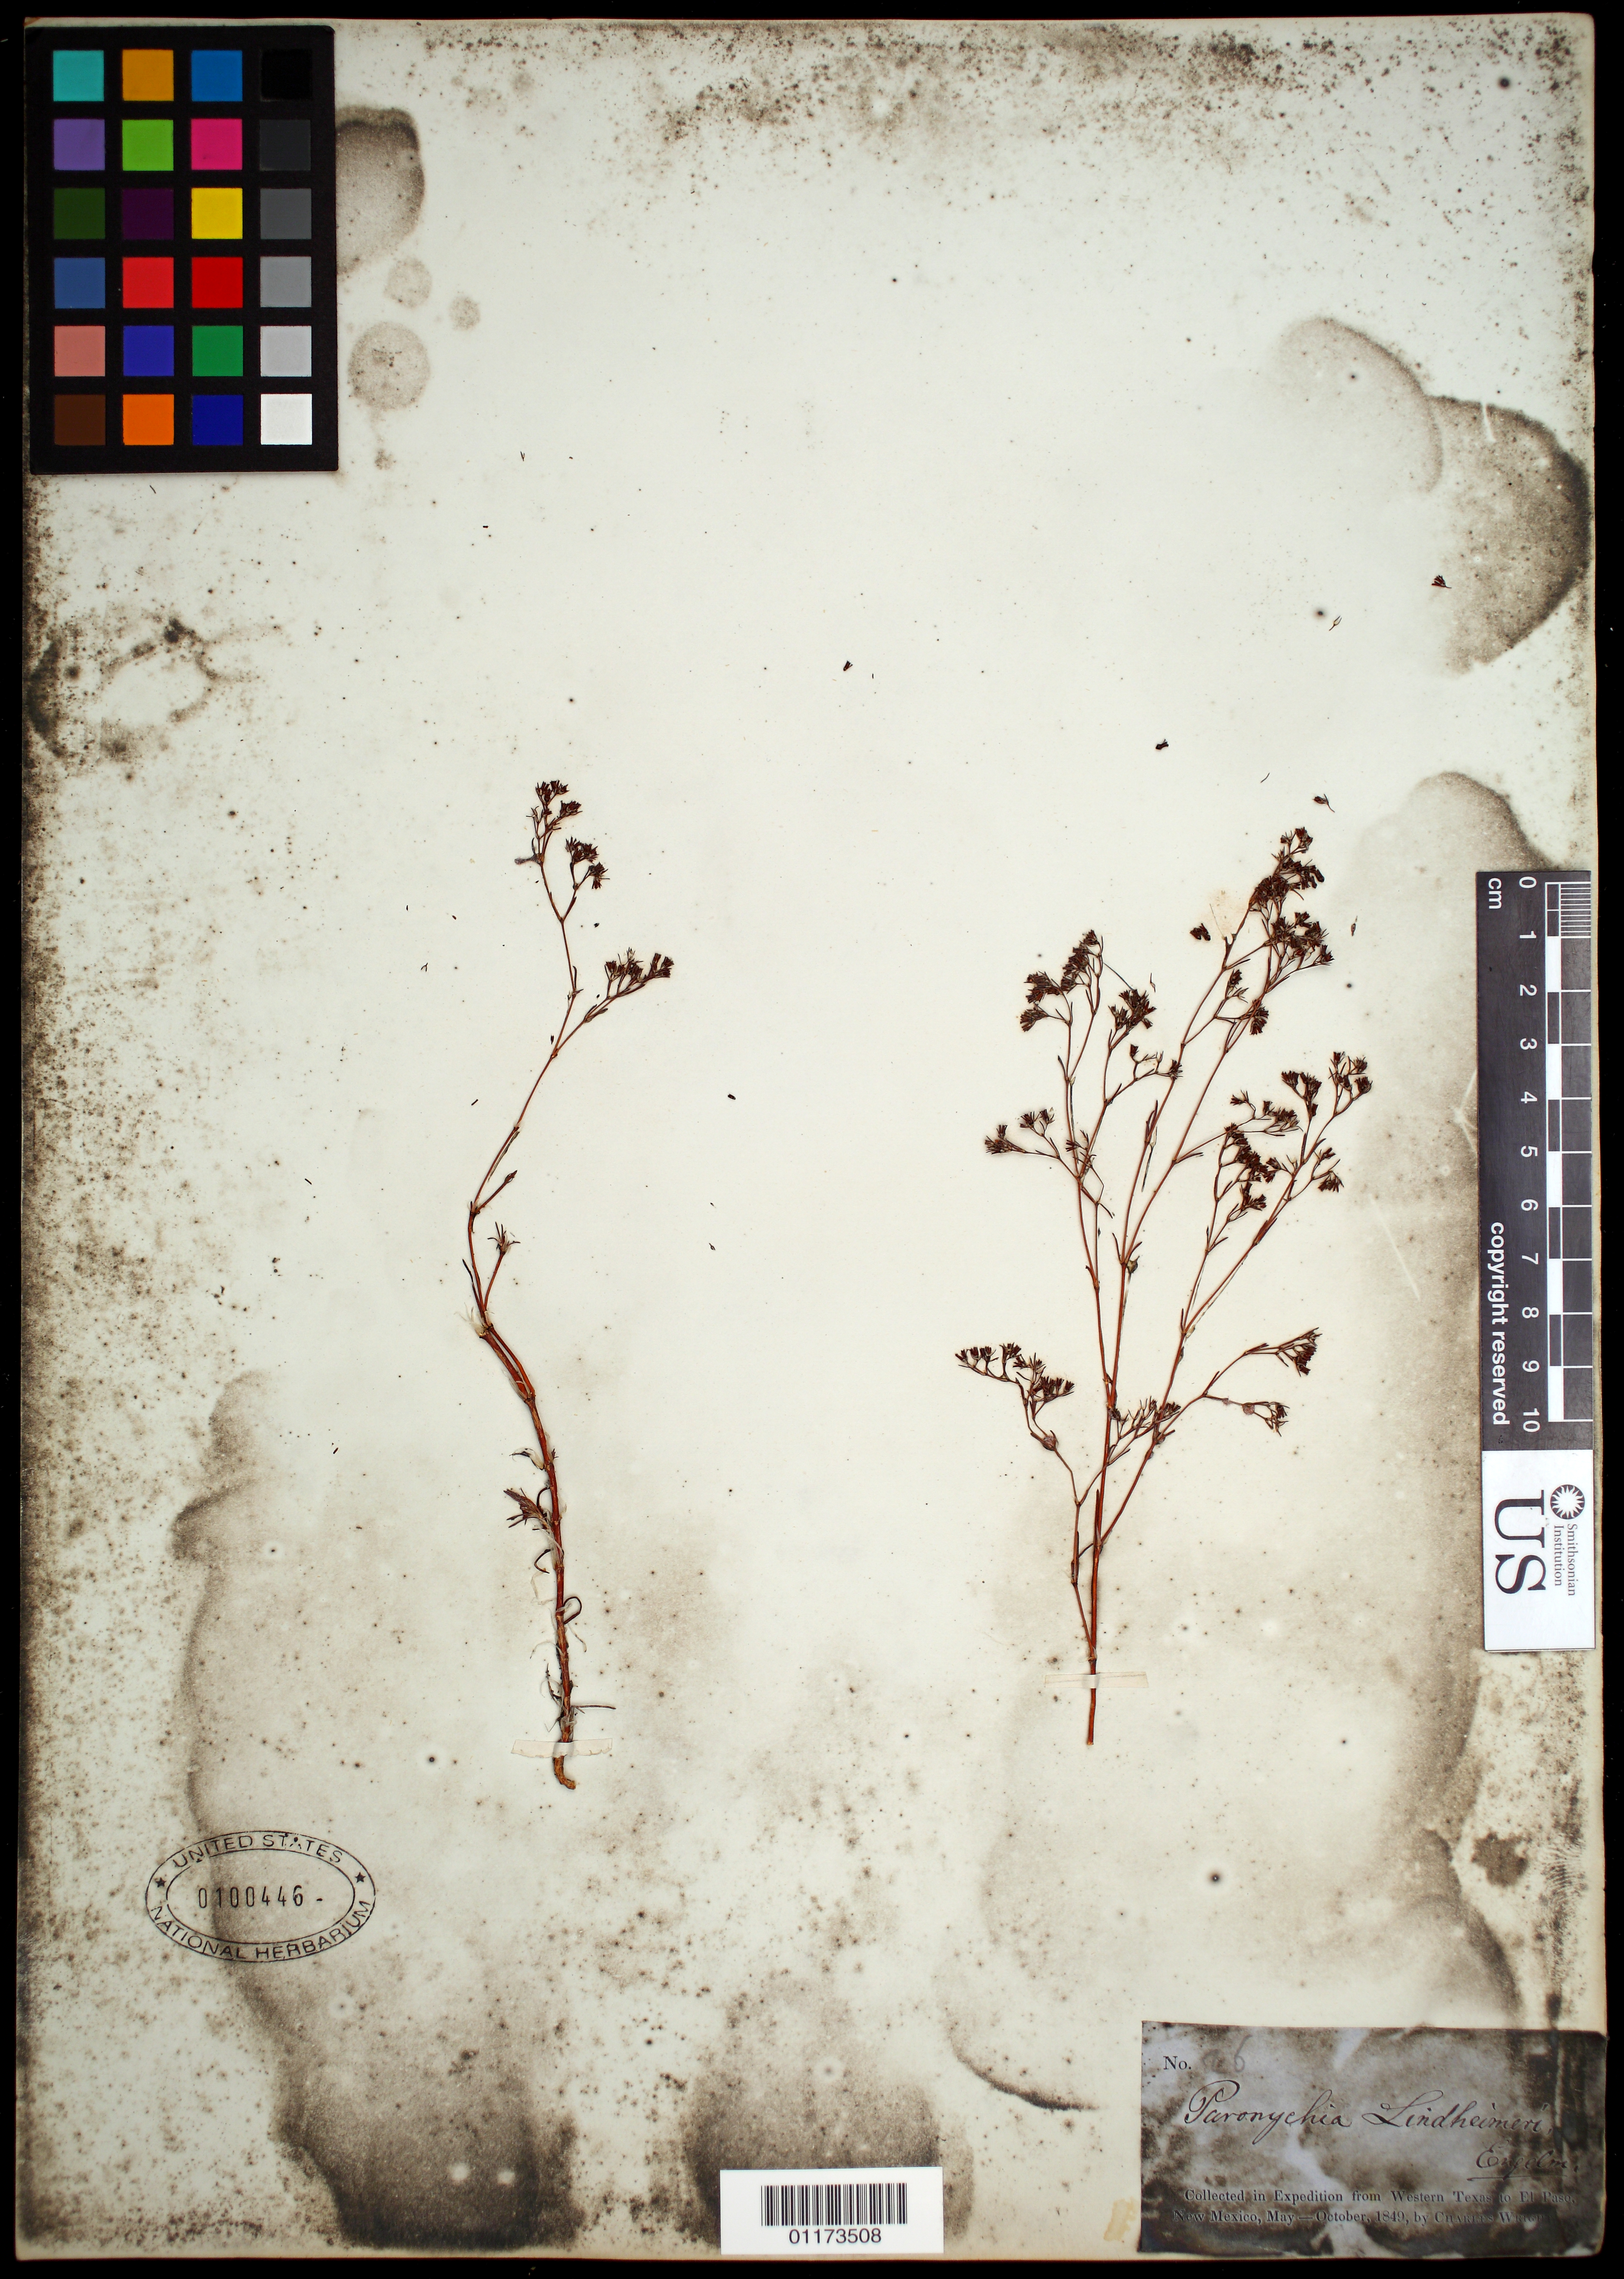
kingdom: Plantae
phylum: Tracheophyta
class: Magnoliopsida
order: Caryophyllales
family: Caryophyllaceae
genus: Paronychia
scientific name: Paronychia lindheimeri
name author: Engelm. ex A. Gray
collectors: C. Wright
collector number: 26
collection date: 1849-05/1849-10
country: United States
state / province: New Mexico / Texas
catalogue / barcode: US 100446